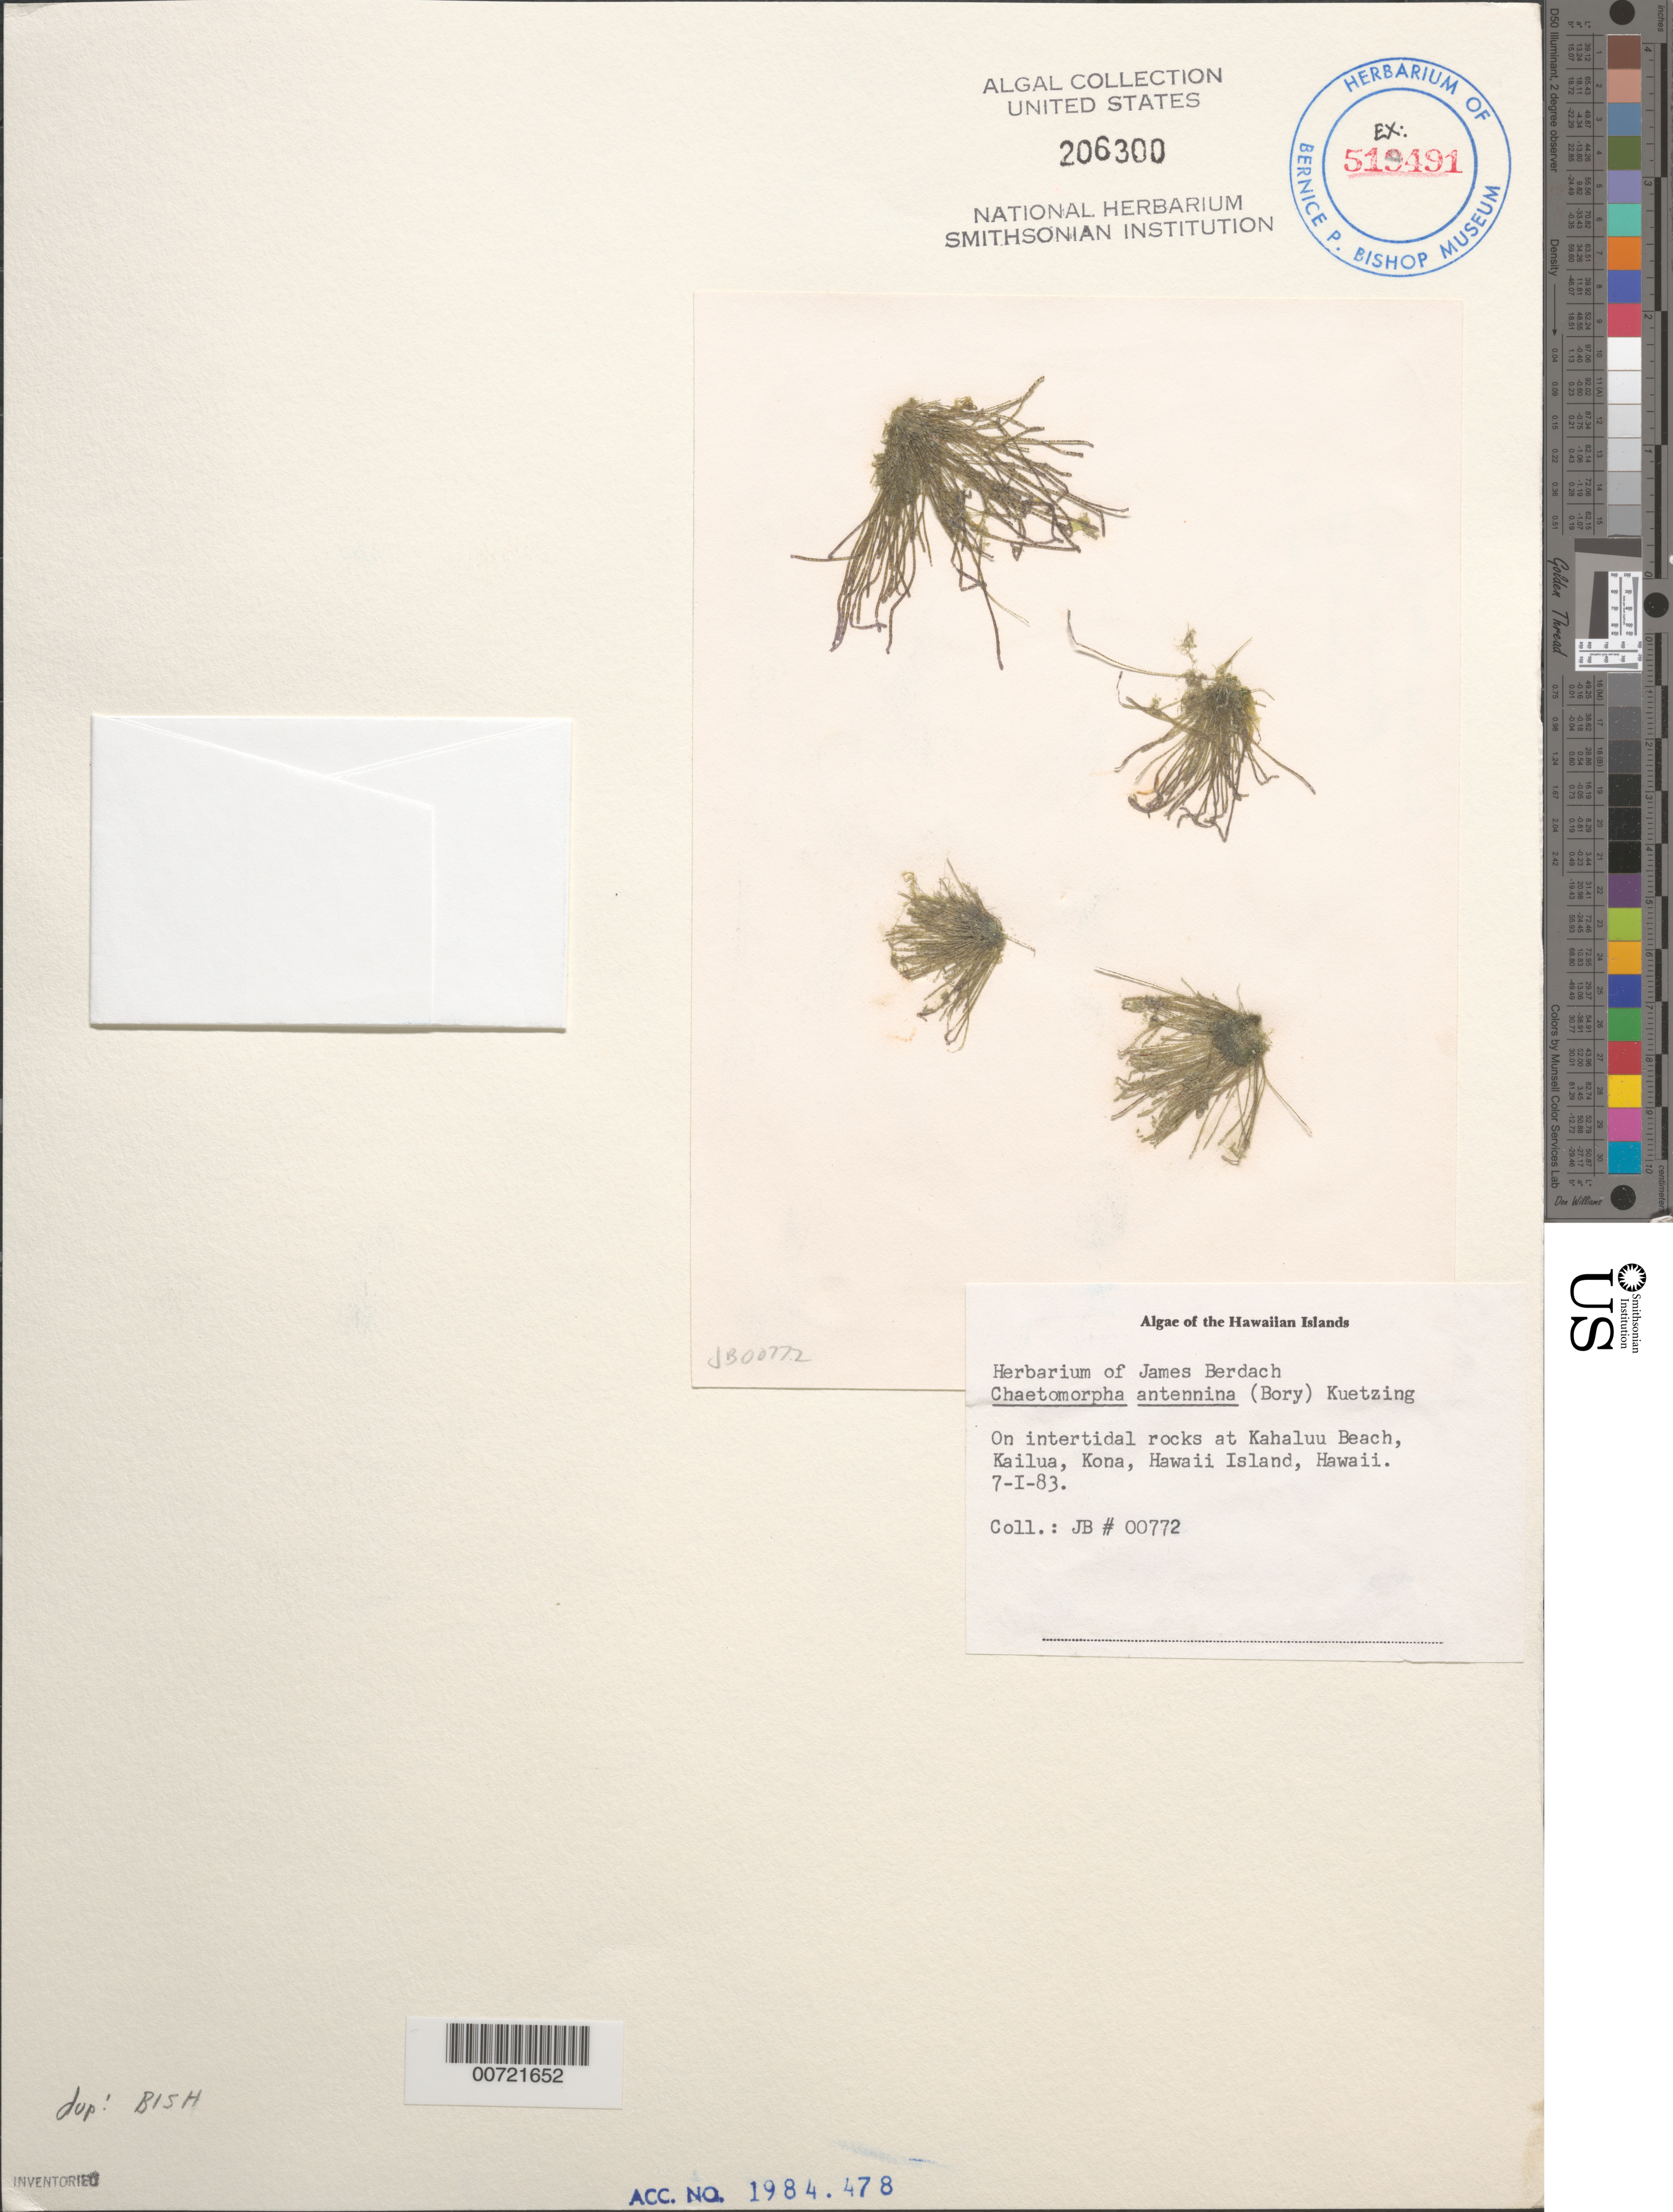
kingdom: Plantae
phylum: Chlorophyta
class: Ulvophyceae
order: Cladophorales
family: Cladophoraceae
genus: Chaetomorpha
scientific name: Chaetomorpha antennina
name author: (Bory) Kütz.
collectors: J. Berdach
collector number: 00772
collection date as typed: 07 Jan 1983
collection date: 1983-01-07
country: United States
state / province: Hawaii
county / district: Hawaii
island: Hawaii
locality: Kahaluu Beach, Kailua, Kona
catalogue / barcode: US 206300